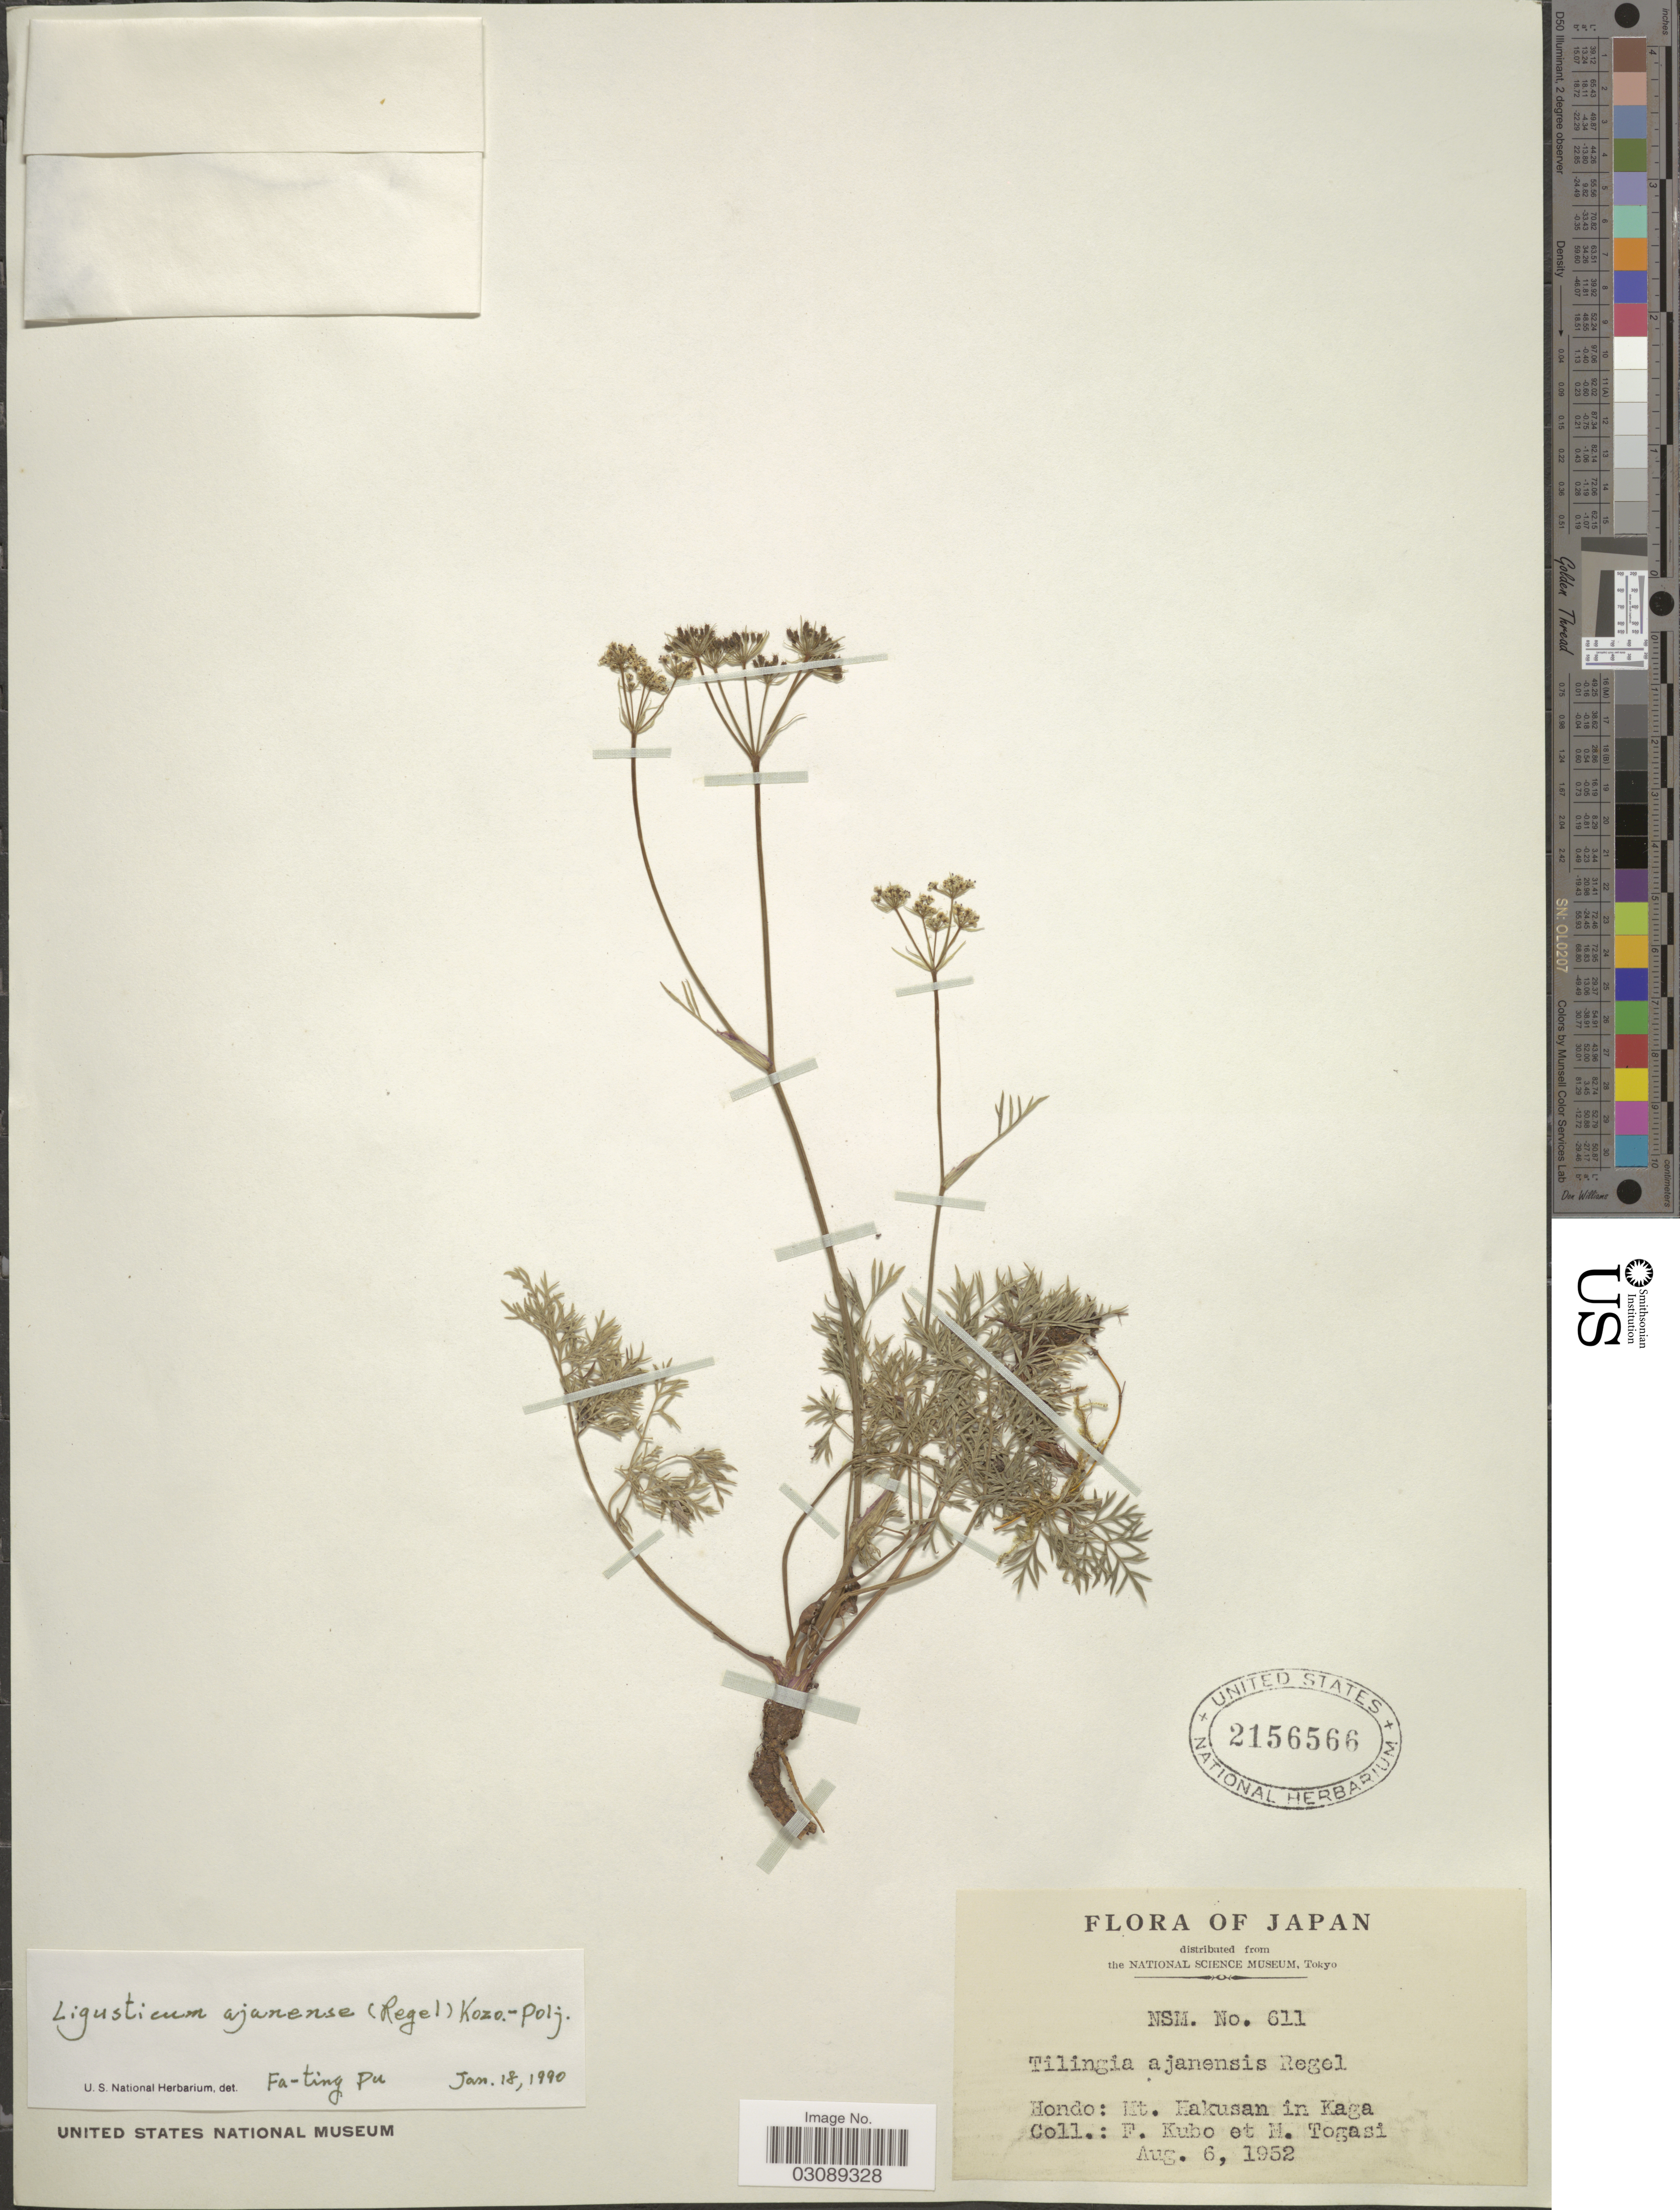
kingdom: Plantae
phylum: Tracheophyta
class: Magnoliopsida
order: Apiales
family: Apiaceae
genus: Ligusticum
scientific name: Ligusticum ajanense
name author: (Regel & Tiling) Koso-Pol.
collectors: F. Kubo & M. Togasi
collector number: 611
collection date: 1952-08-06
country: Japan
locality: Hondo: Mt. Hakusan in Kaga.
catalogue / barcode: US 2156566